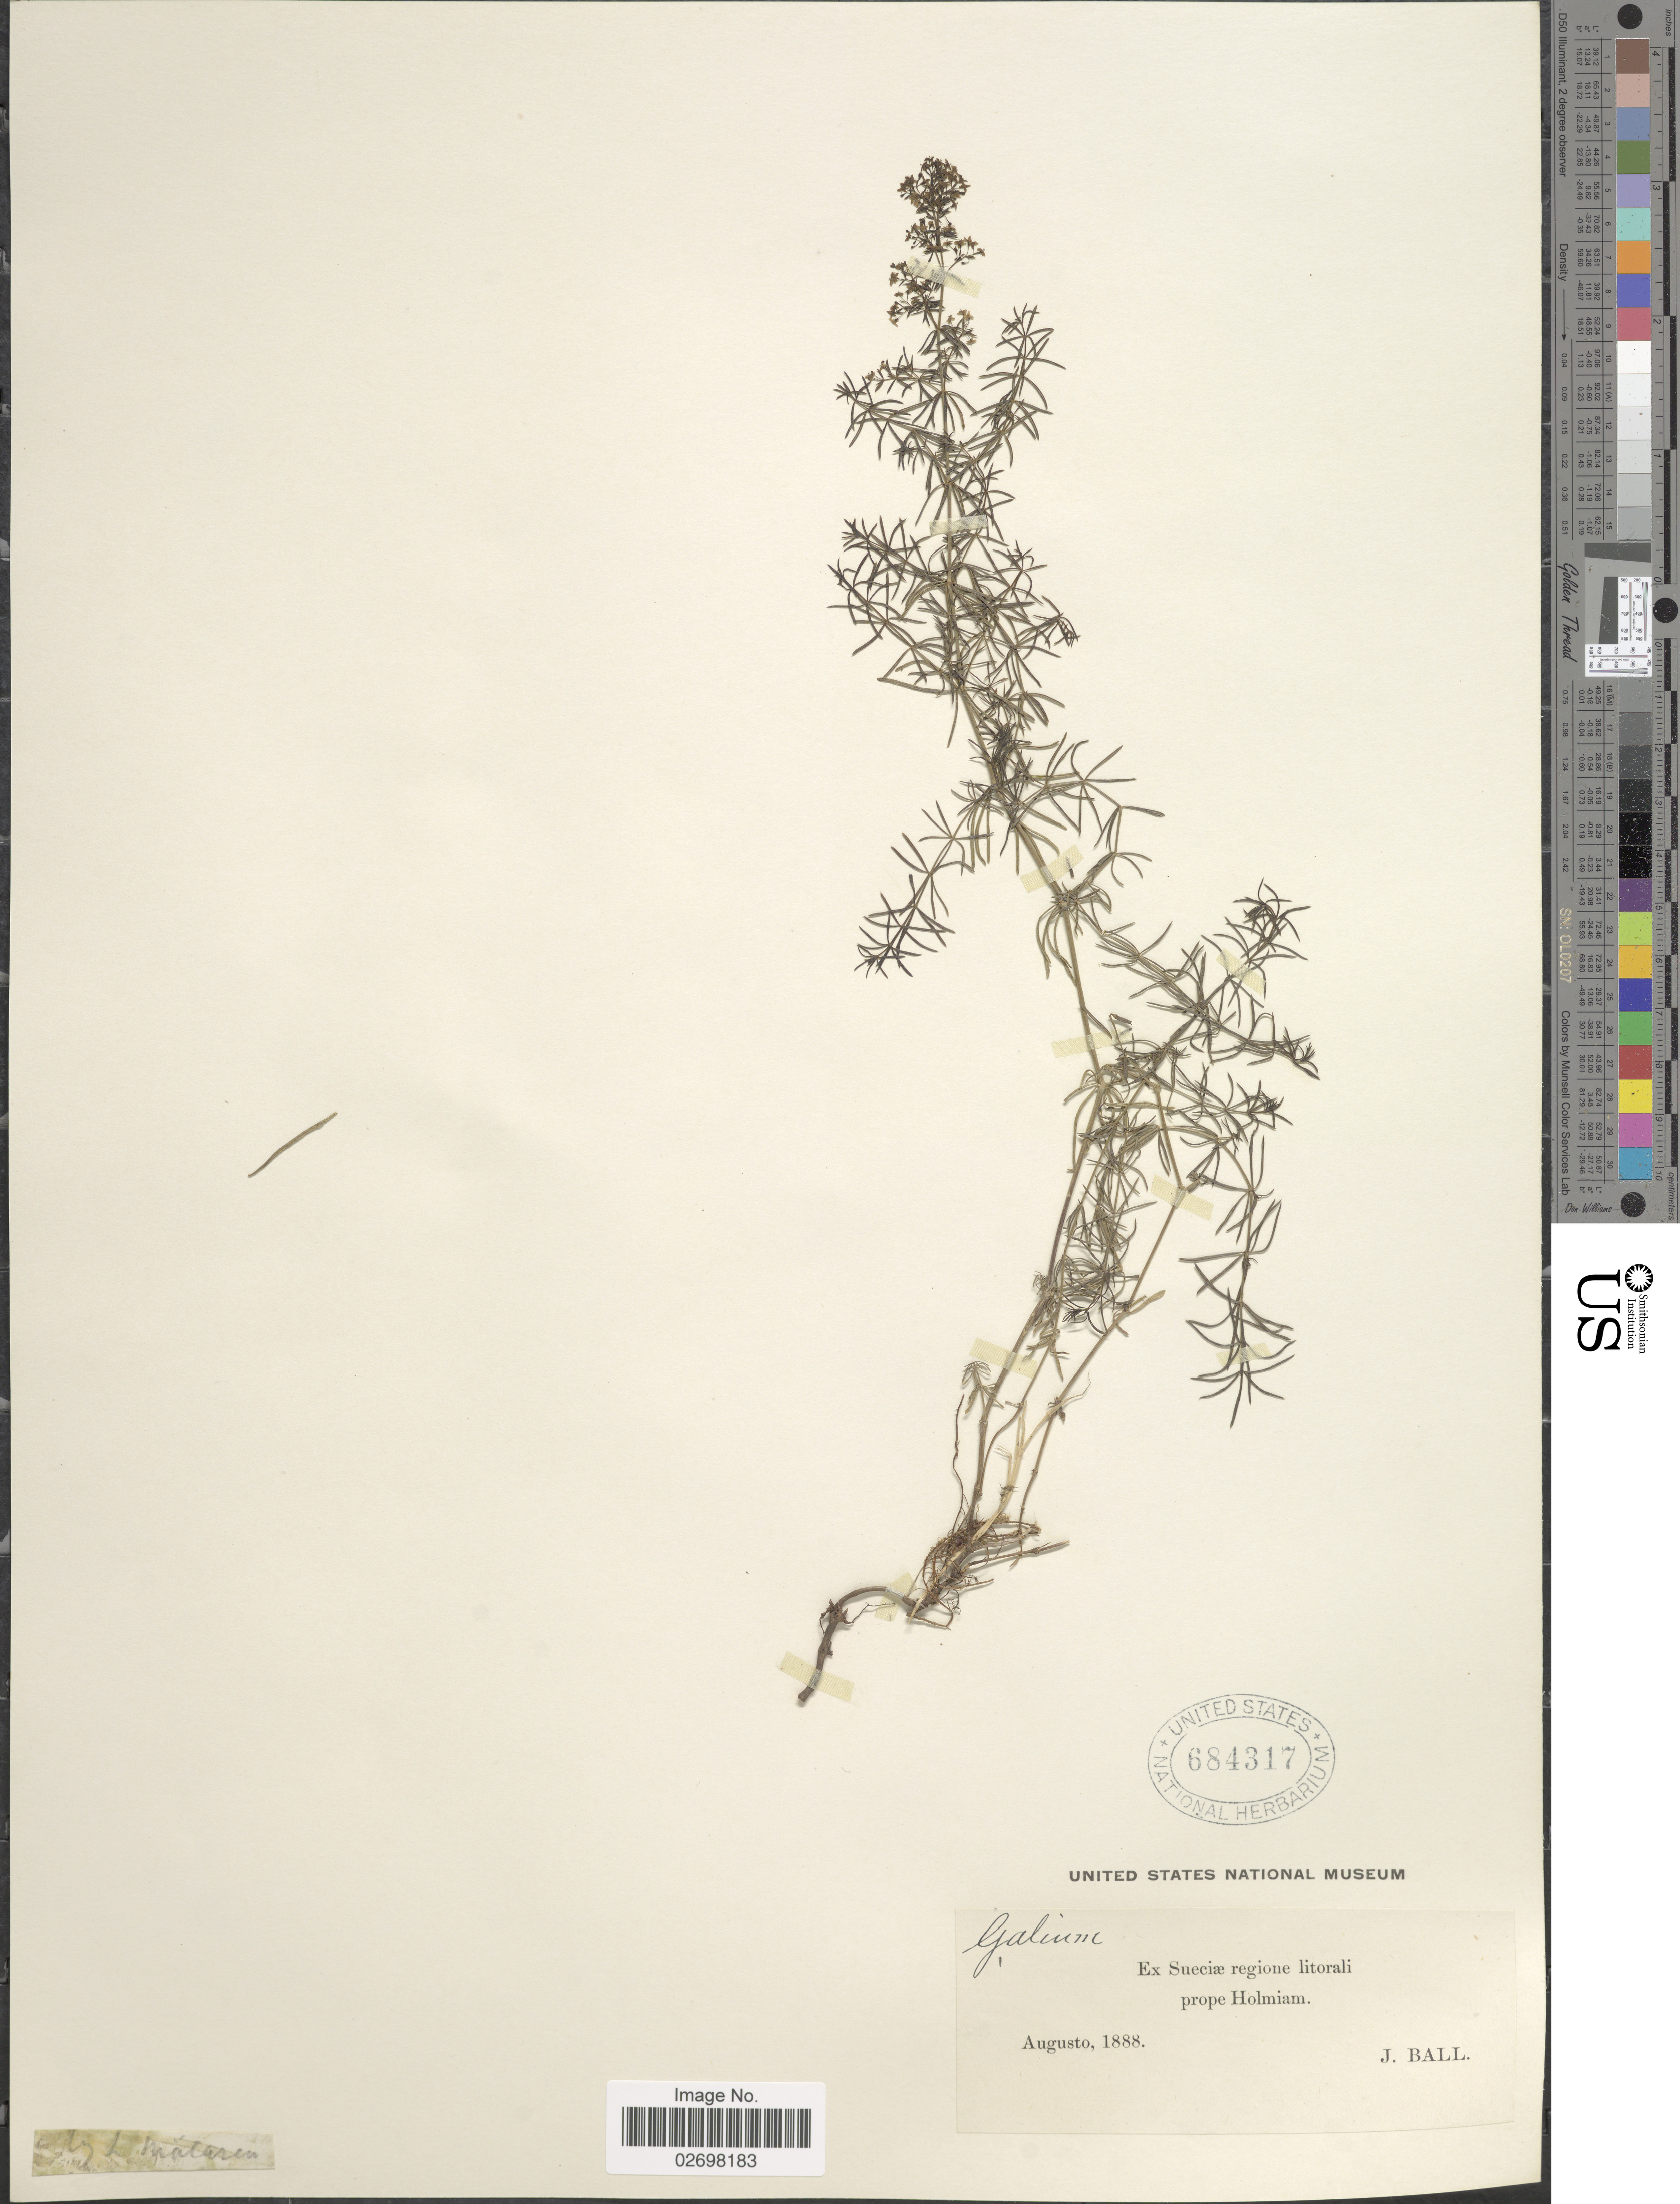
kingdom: Plantae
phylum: Tracheophyta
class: Magnoliopsida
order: Gentianales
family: Rubiaceae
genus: Galium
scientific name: Galium sp.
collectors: J. Ball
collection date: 1888-08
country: Sweden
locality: Sueciæ regione litorali prope Holmiam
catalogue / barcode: US 684317